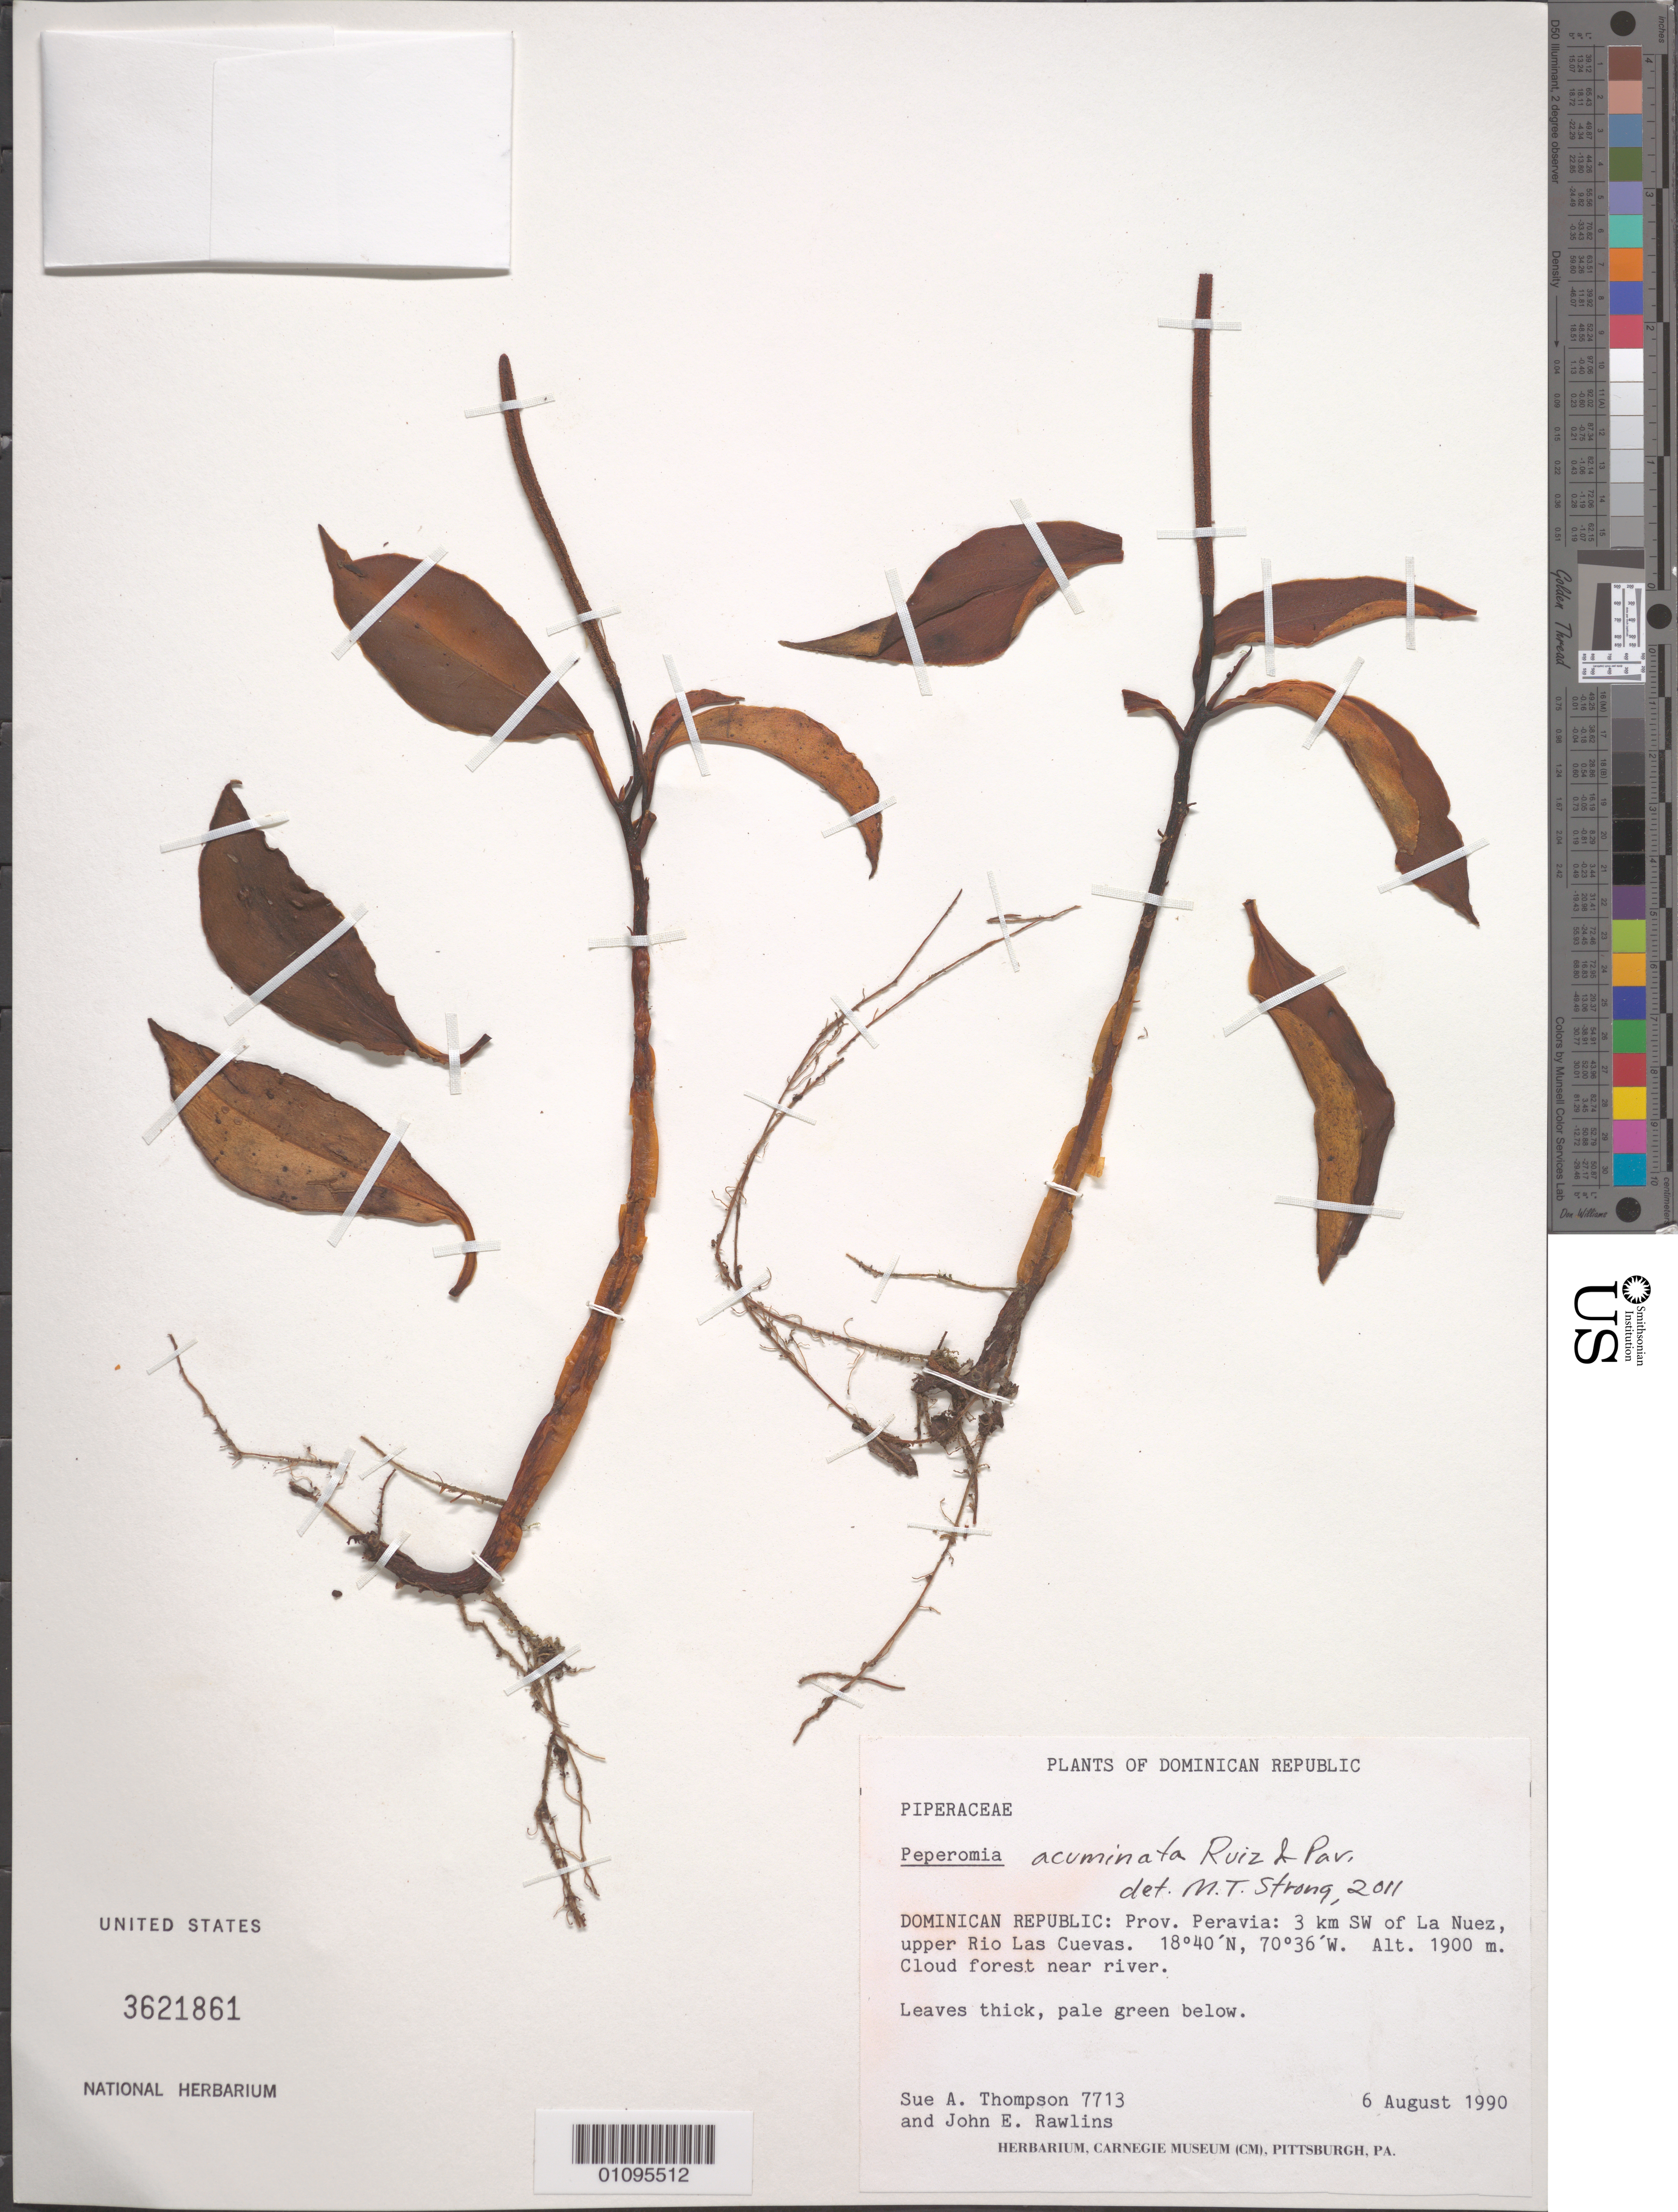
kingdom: Plantae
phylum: Tracheophyta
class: Magnoliopsida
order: Piperales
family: Piperaceae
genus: Peperomia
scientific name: Peperomia acuminata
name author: Ruiz & Pav.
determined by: Strong, M. T., (US), Smithsonian Institution - National Museum of Natural History (UNITED STATES)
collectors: S. A. Thompson & J. Rawlins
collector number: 7713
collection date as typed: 06 Aug 1990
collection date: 1990-08-06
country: Dominican Republic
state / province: Peravia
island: Hispaniola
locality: La Nuez, 3 km SW of; upper Rio Las Cuevas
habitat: Cloud forest near river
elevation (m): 1900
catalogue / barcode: US 3621861